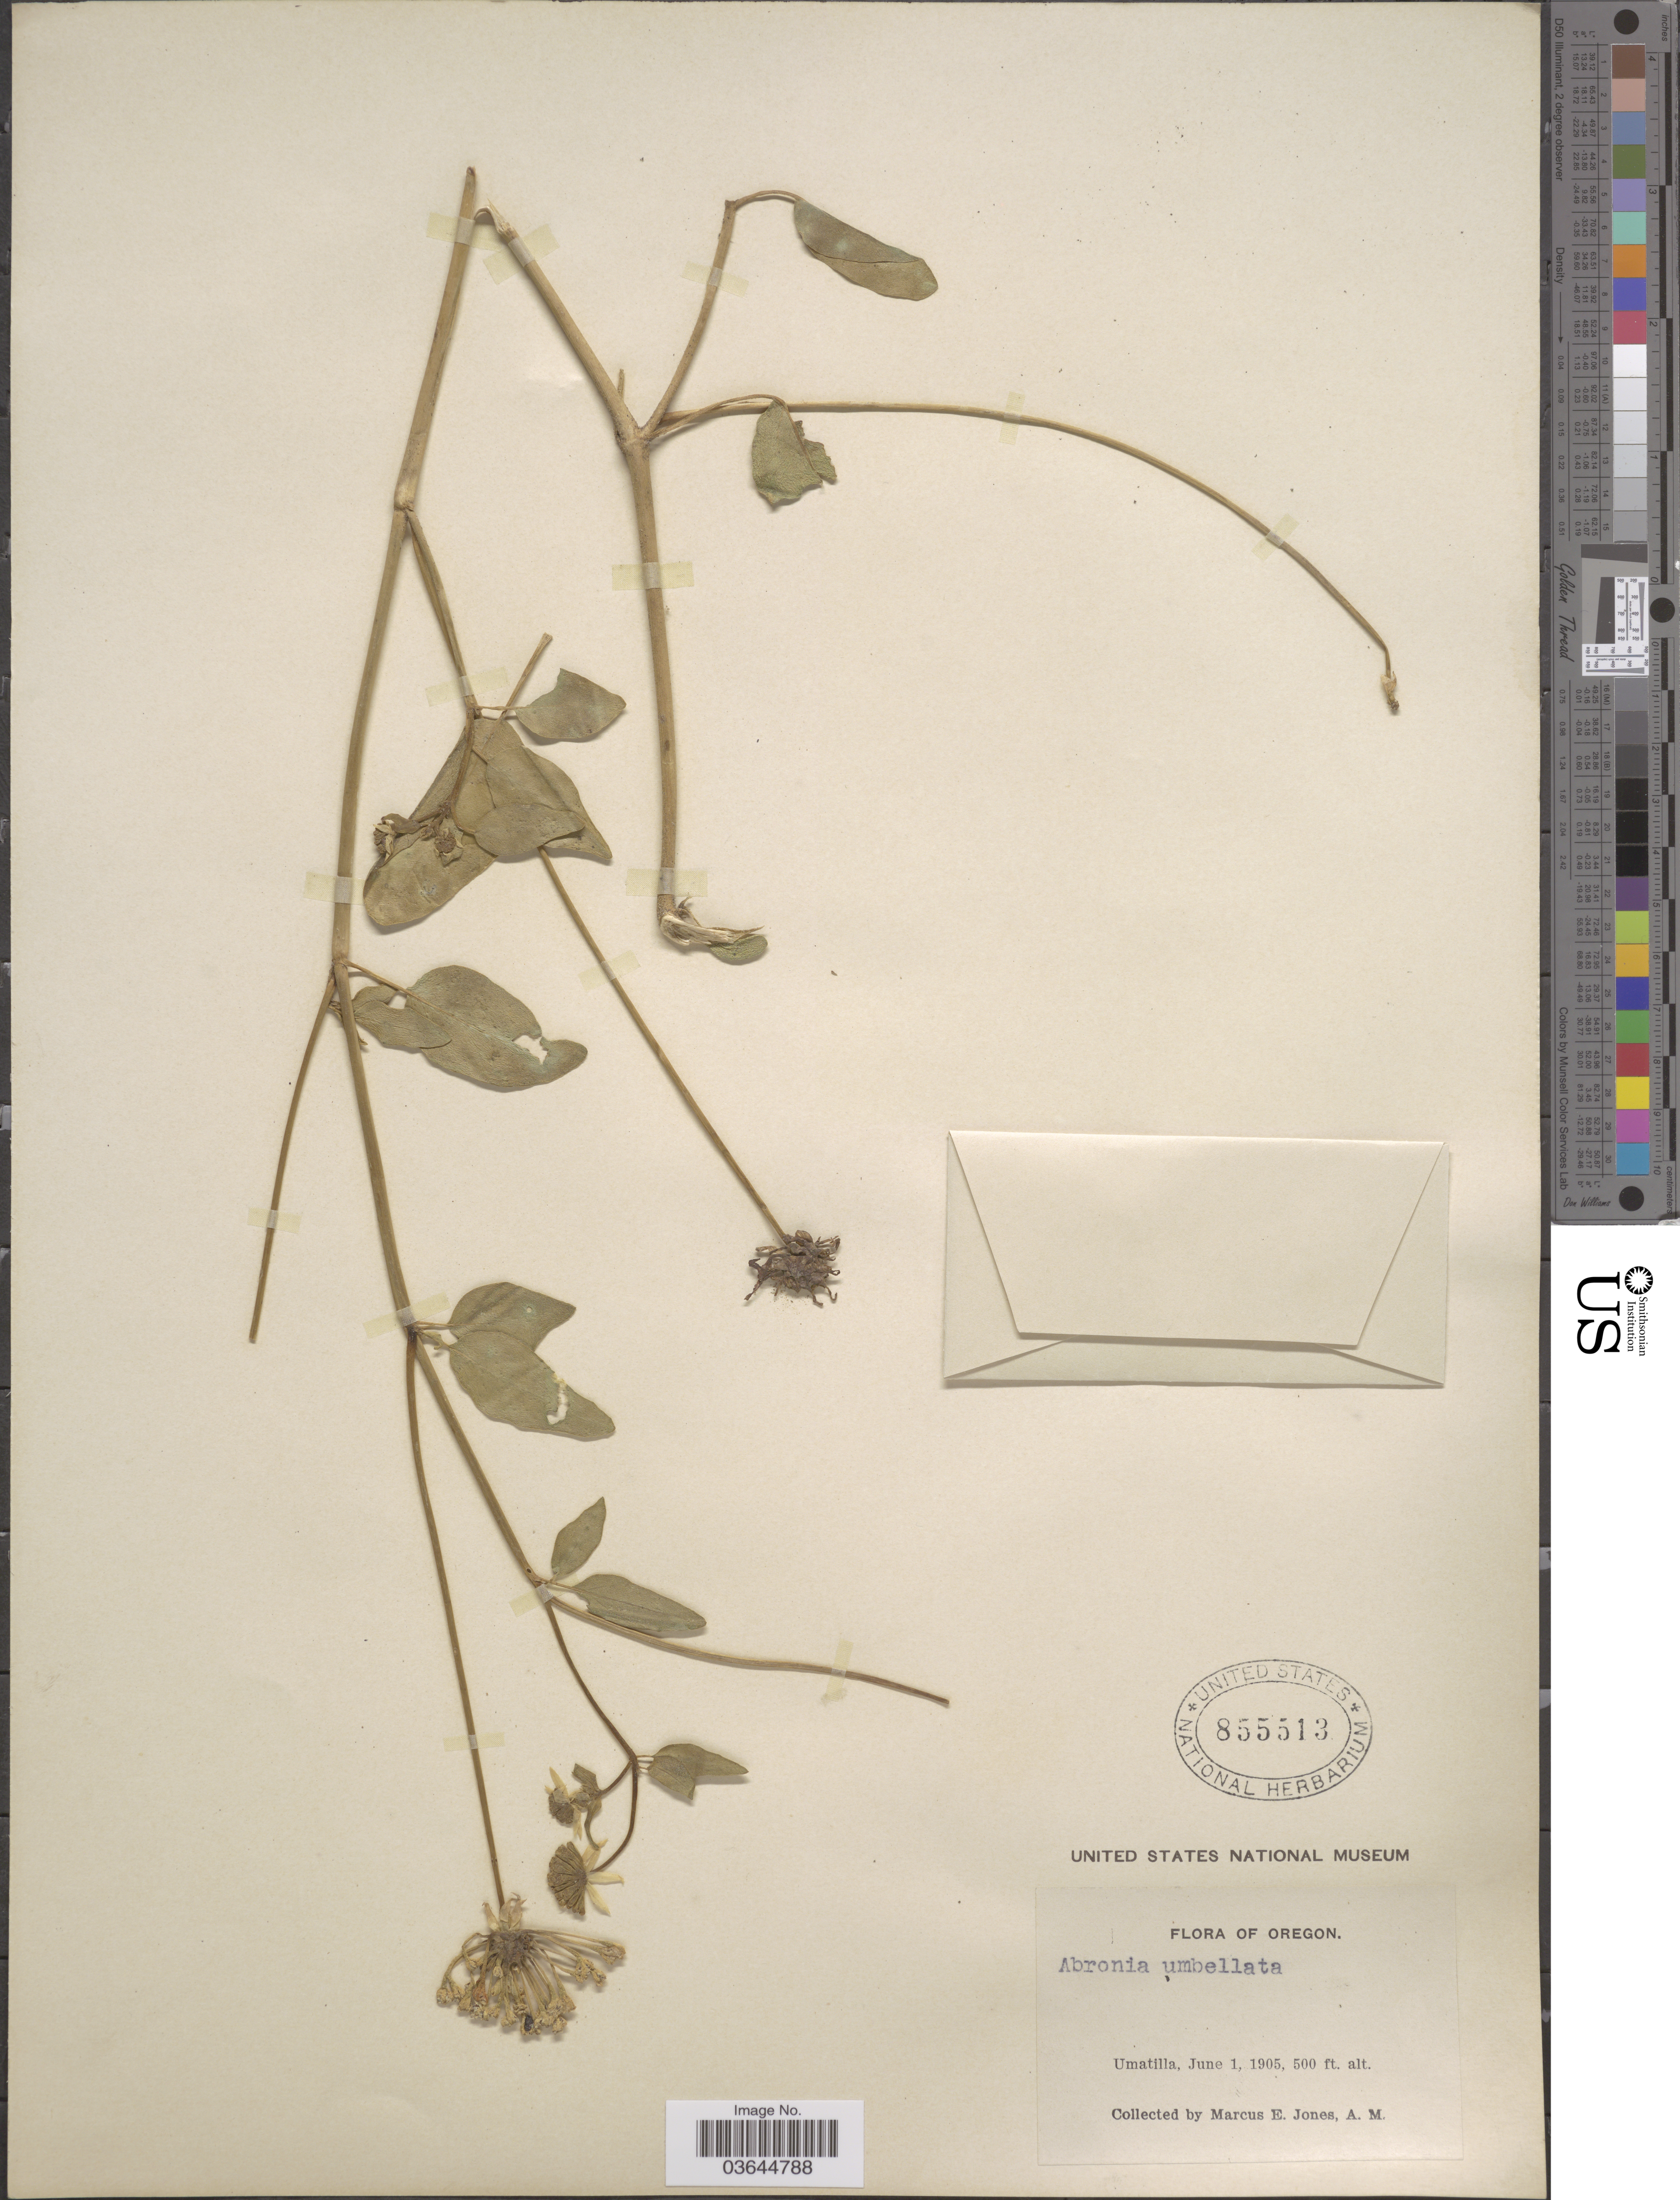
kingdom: Plantae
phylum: Tracheophyta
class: Magnoliopsida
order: Caryophyllales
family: Nyctaginaceae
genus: Abronia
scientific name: Abronia mellifera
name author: Douglas ex Hook.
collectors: M. E. Jones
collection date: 1905-06-01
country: United States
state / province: Oregon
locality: Umatilla.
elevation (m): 152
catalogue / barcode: US 855513